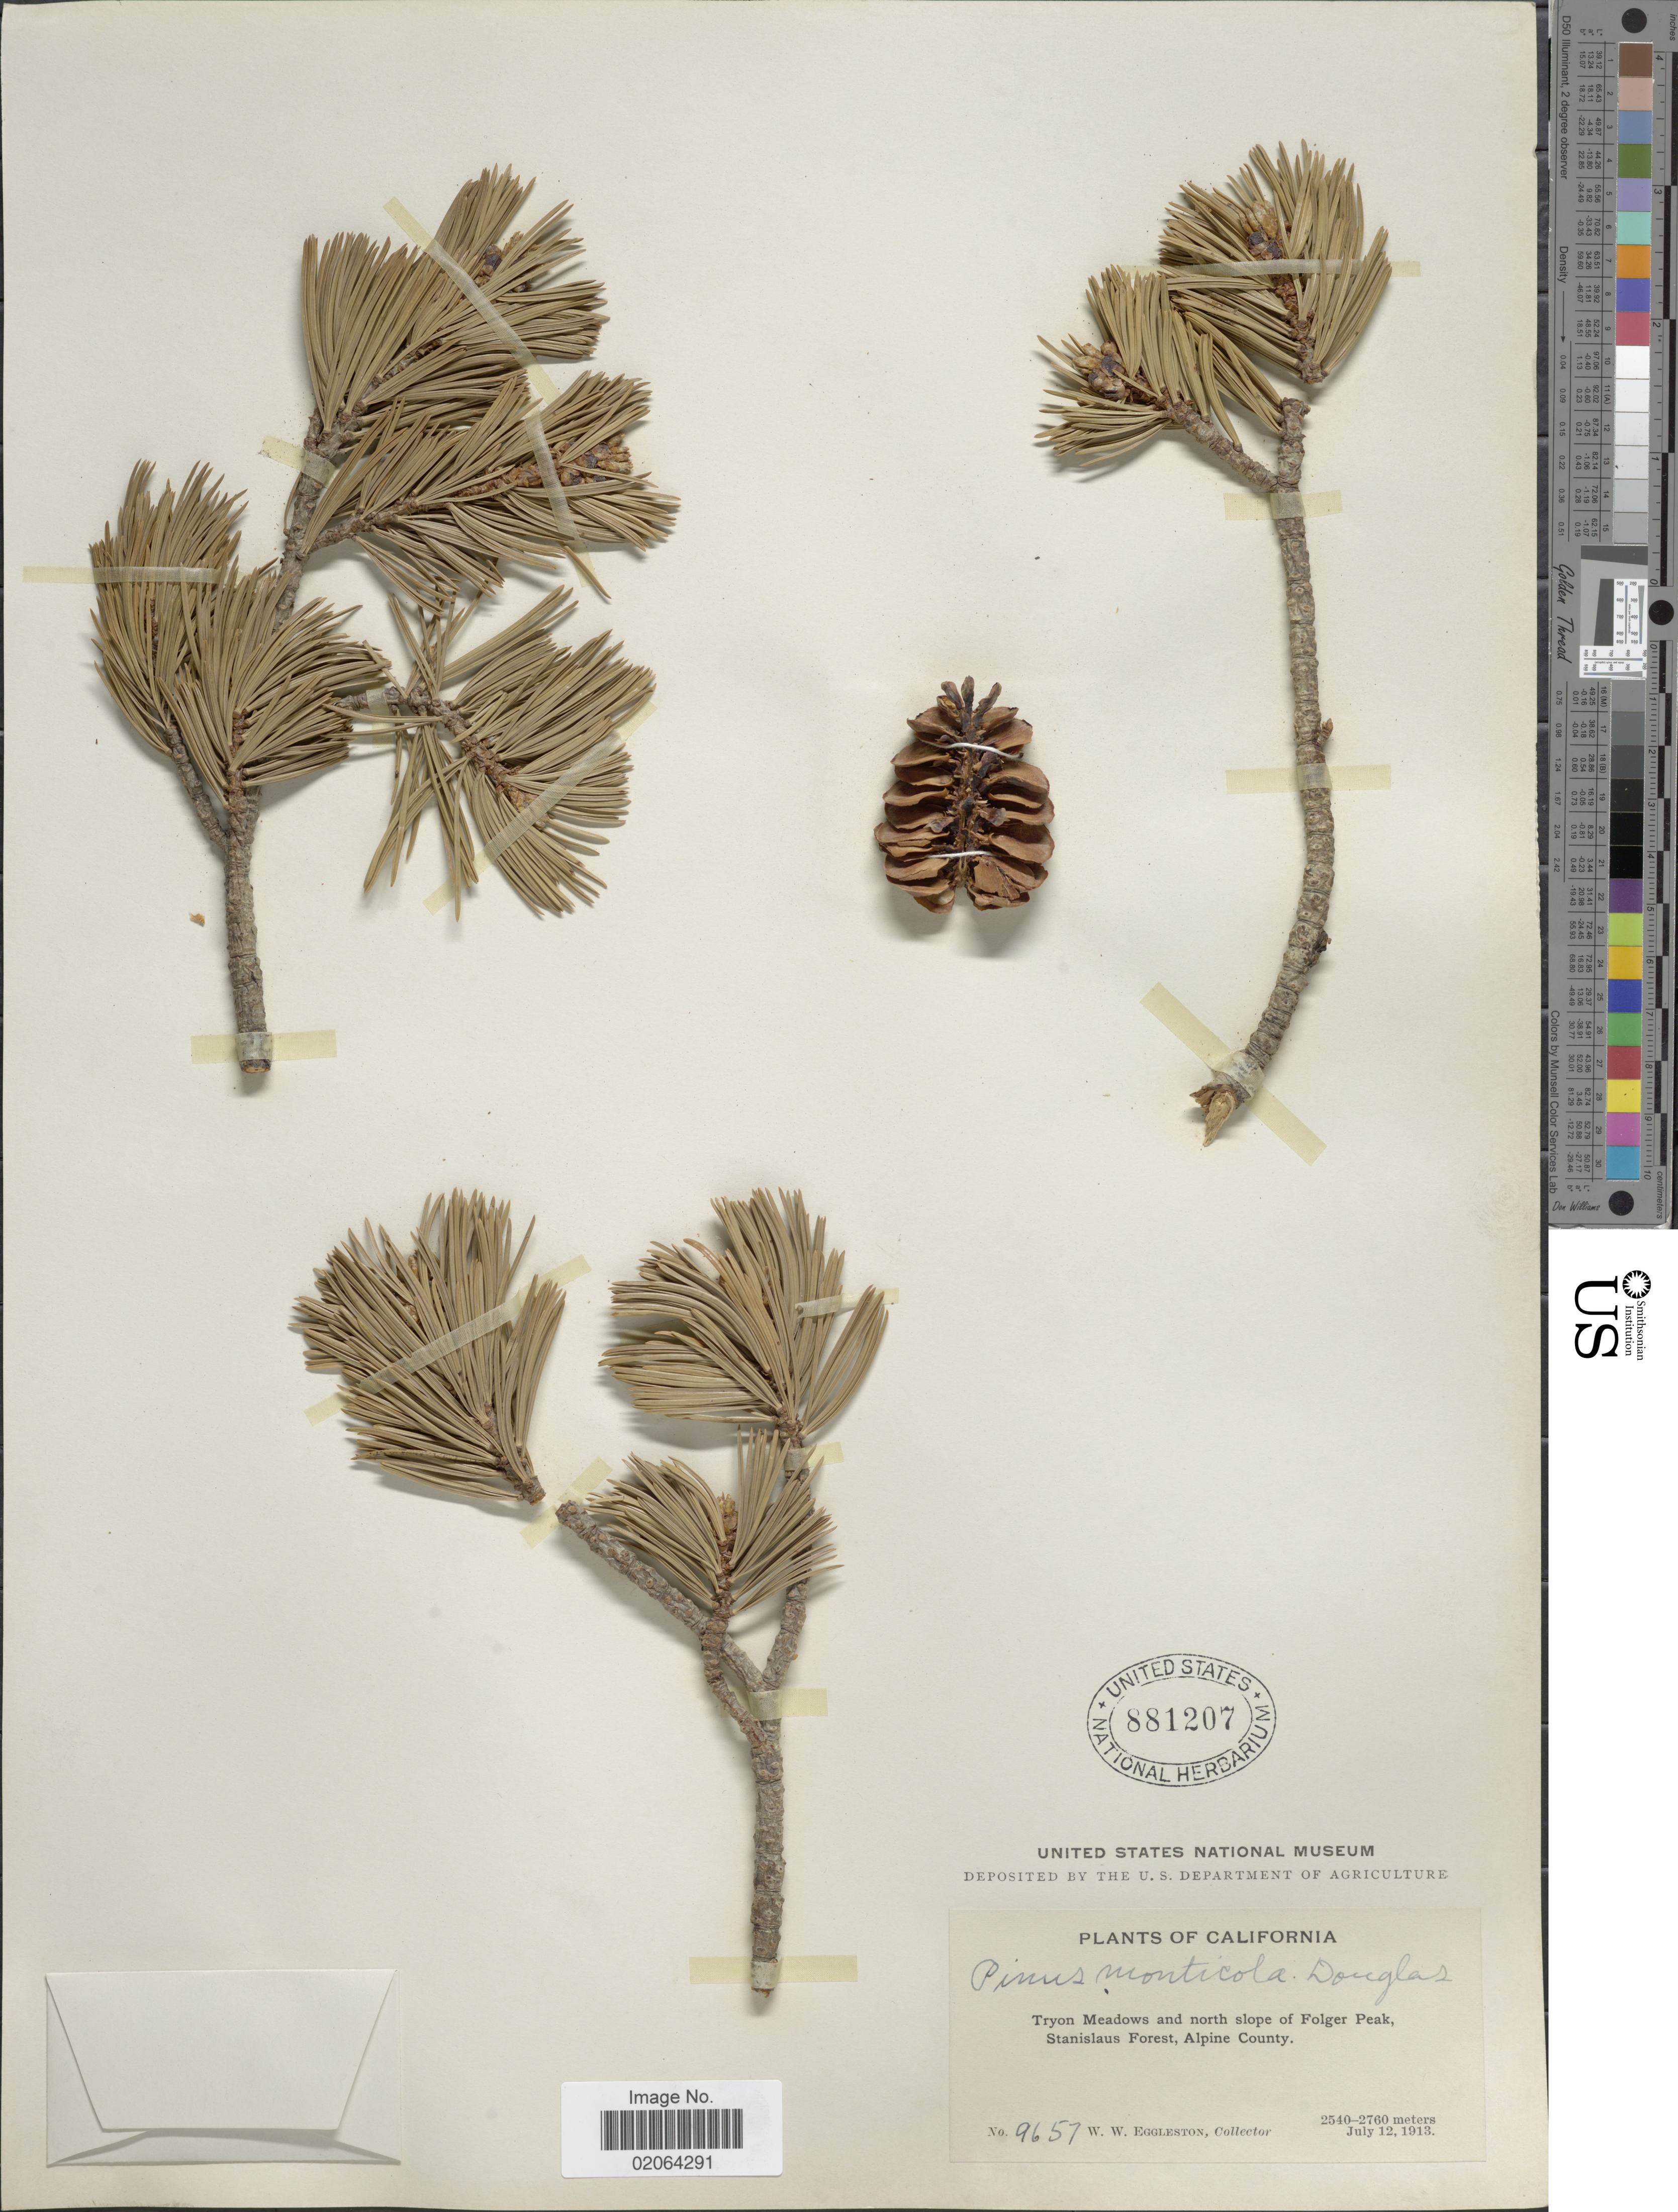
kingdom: Plantae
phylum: Tracheophyta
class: Pinopsida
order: Pinales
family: Pinaceae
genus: Pinus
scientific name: Pinus monticola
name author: Douglas ex D. Don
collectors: W. W. Eggleston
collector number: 9657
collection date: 1913-07-12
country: United States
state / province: California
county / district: Alpine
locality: California. Tryon Meadows and north slope of Folger Peak. Stanislaus Forest, Alpine County.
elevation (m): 2540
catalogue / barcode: US 881207